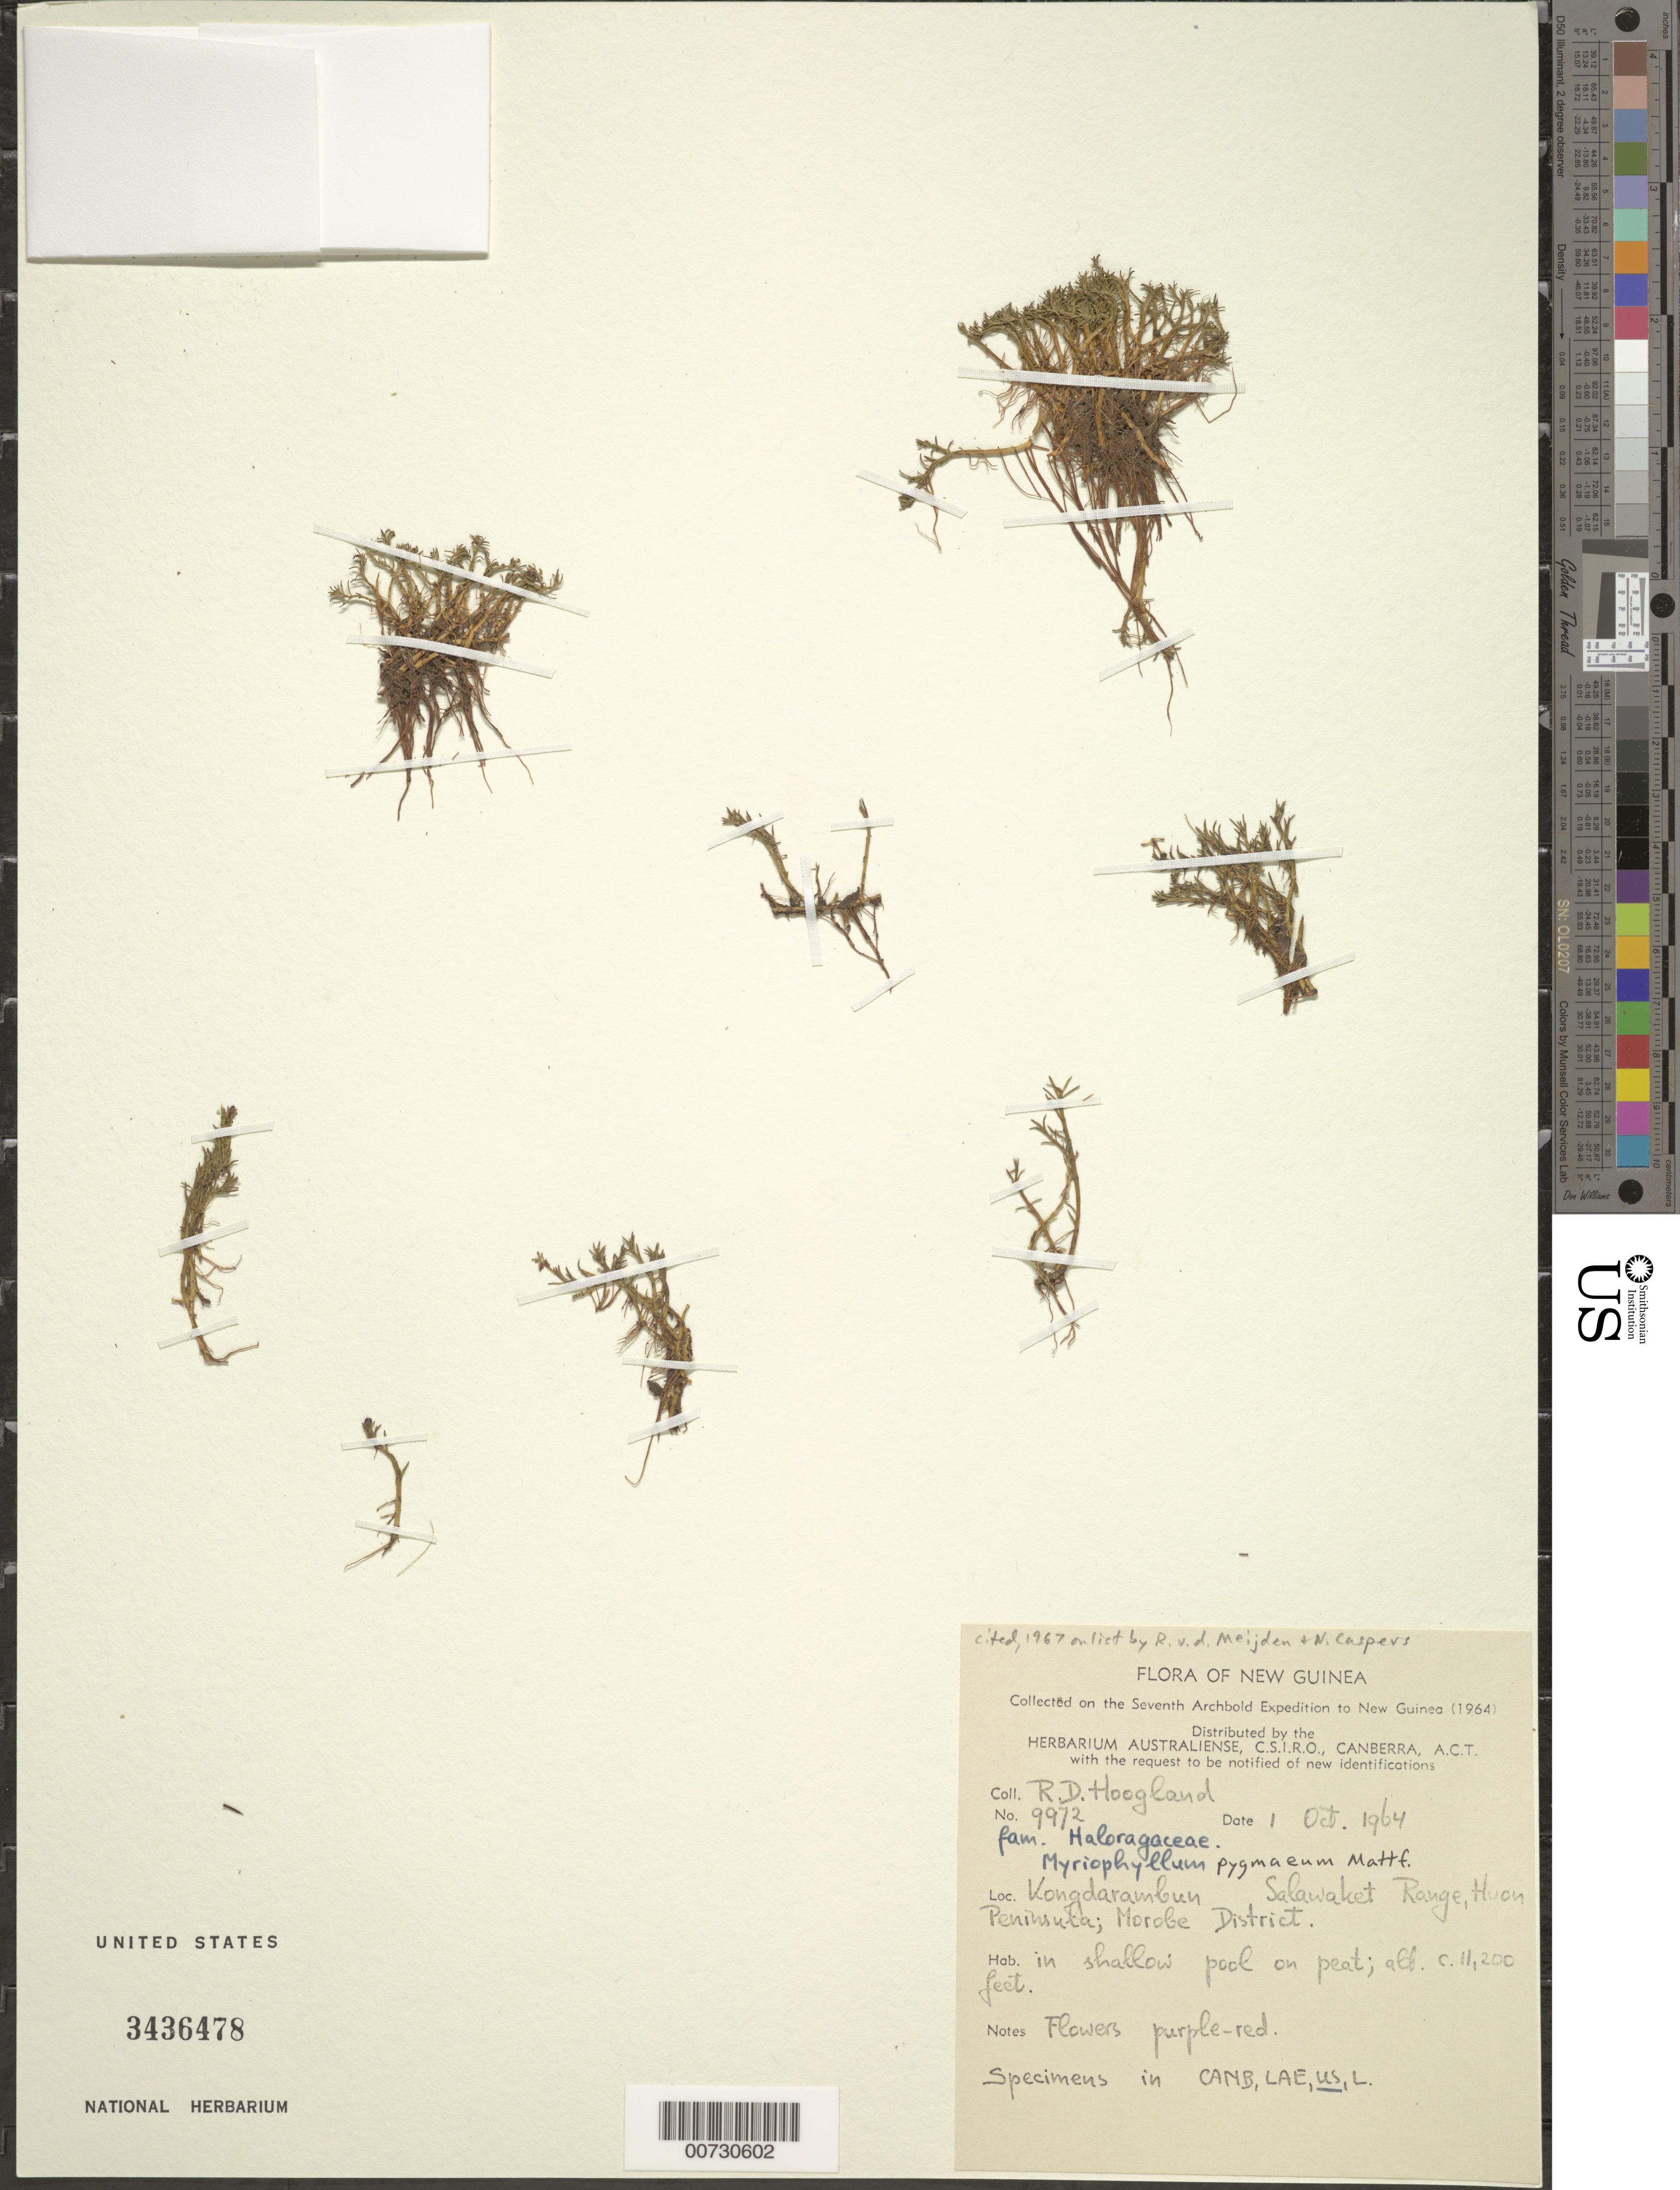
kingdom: Plantae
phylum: Tracheophyta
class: Magnoliopsida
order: Saxifragales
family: Haloragaceae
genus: Myriophyllum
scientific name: Myriophyllum pygmaeum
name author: Mattf.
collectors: R. D. Hoogland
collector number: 9972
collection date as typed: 01 Oct 1964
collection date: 1964-10-01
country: Papua New Guinea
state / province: Morobe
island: New Guinea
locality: Kongdarambun, Salawaket Range, Huon Peninsula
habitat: in shallow pool on peat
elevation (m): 3414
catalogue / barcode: US 3436478